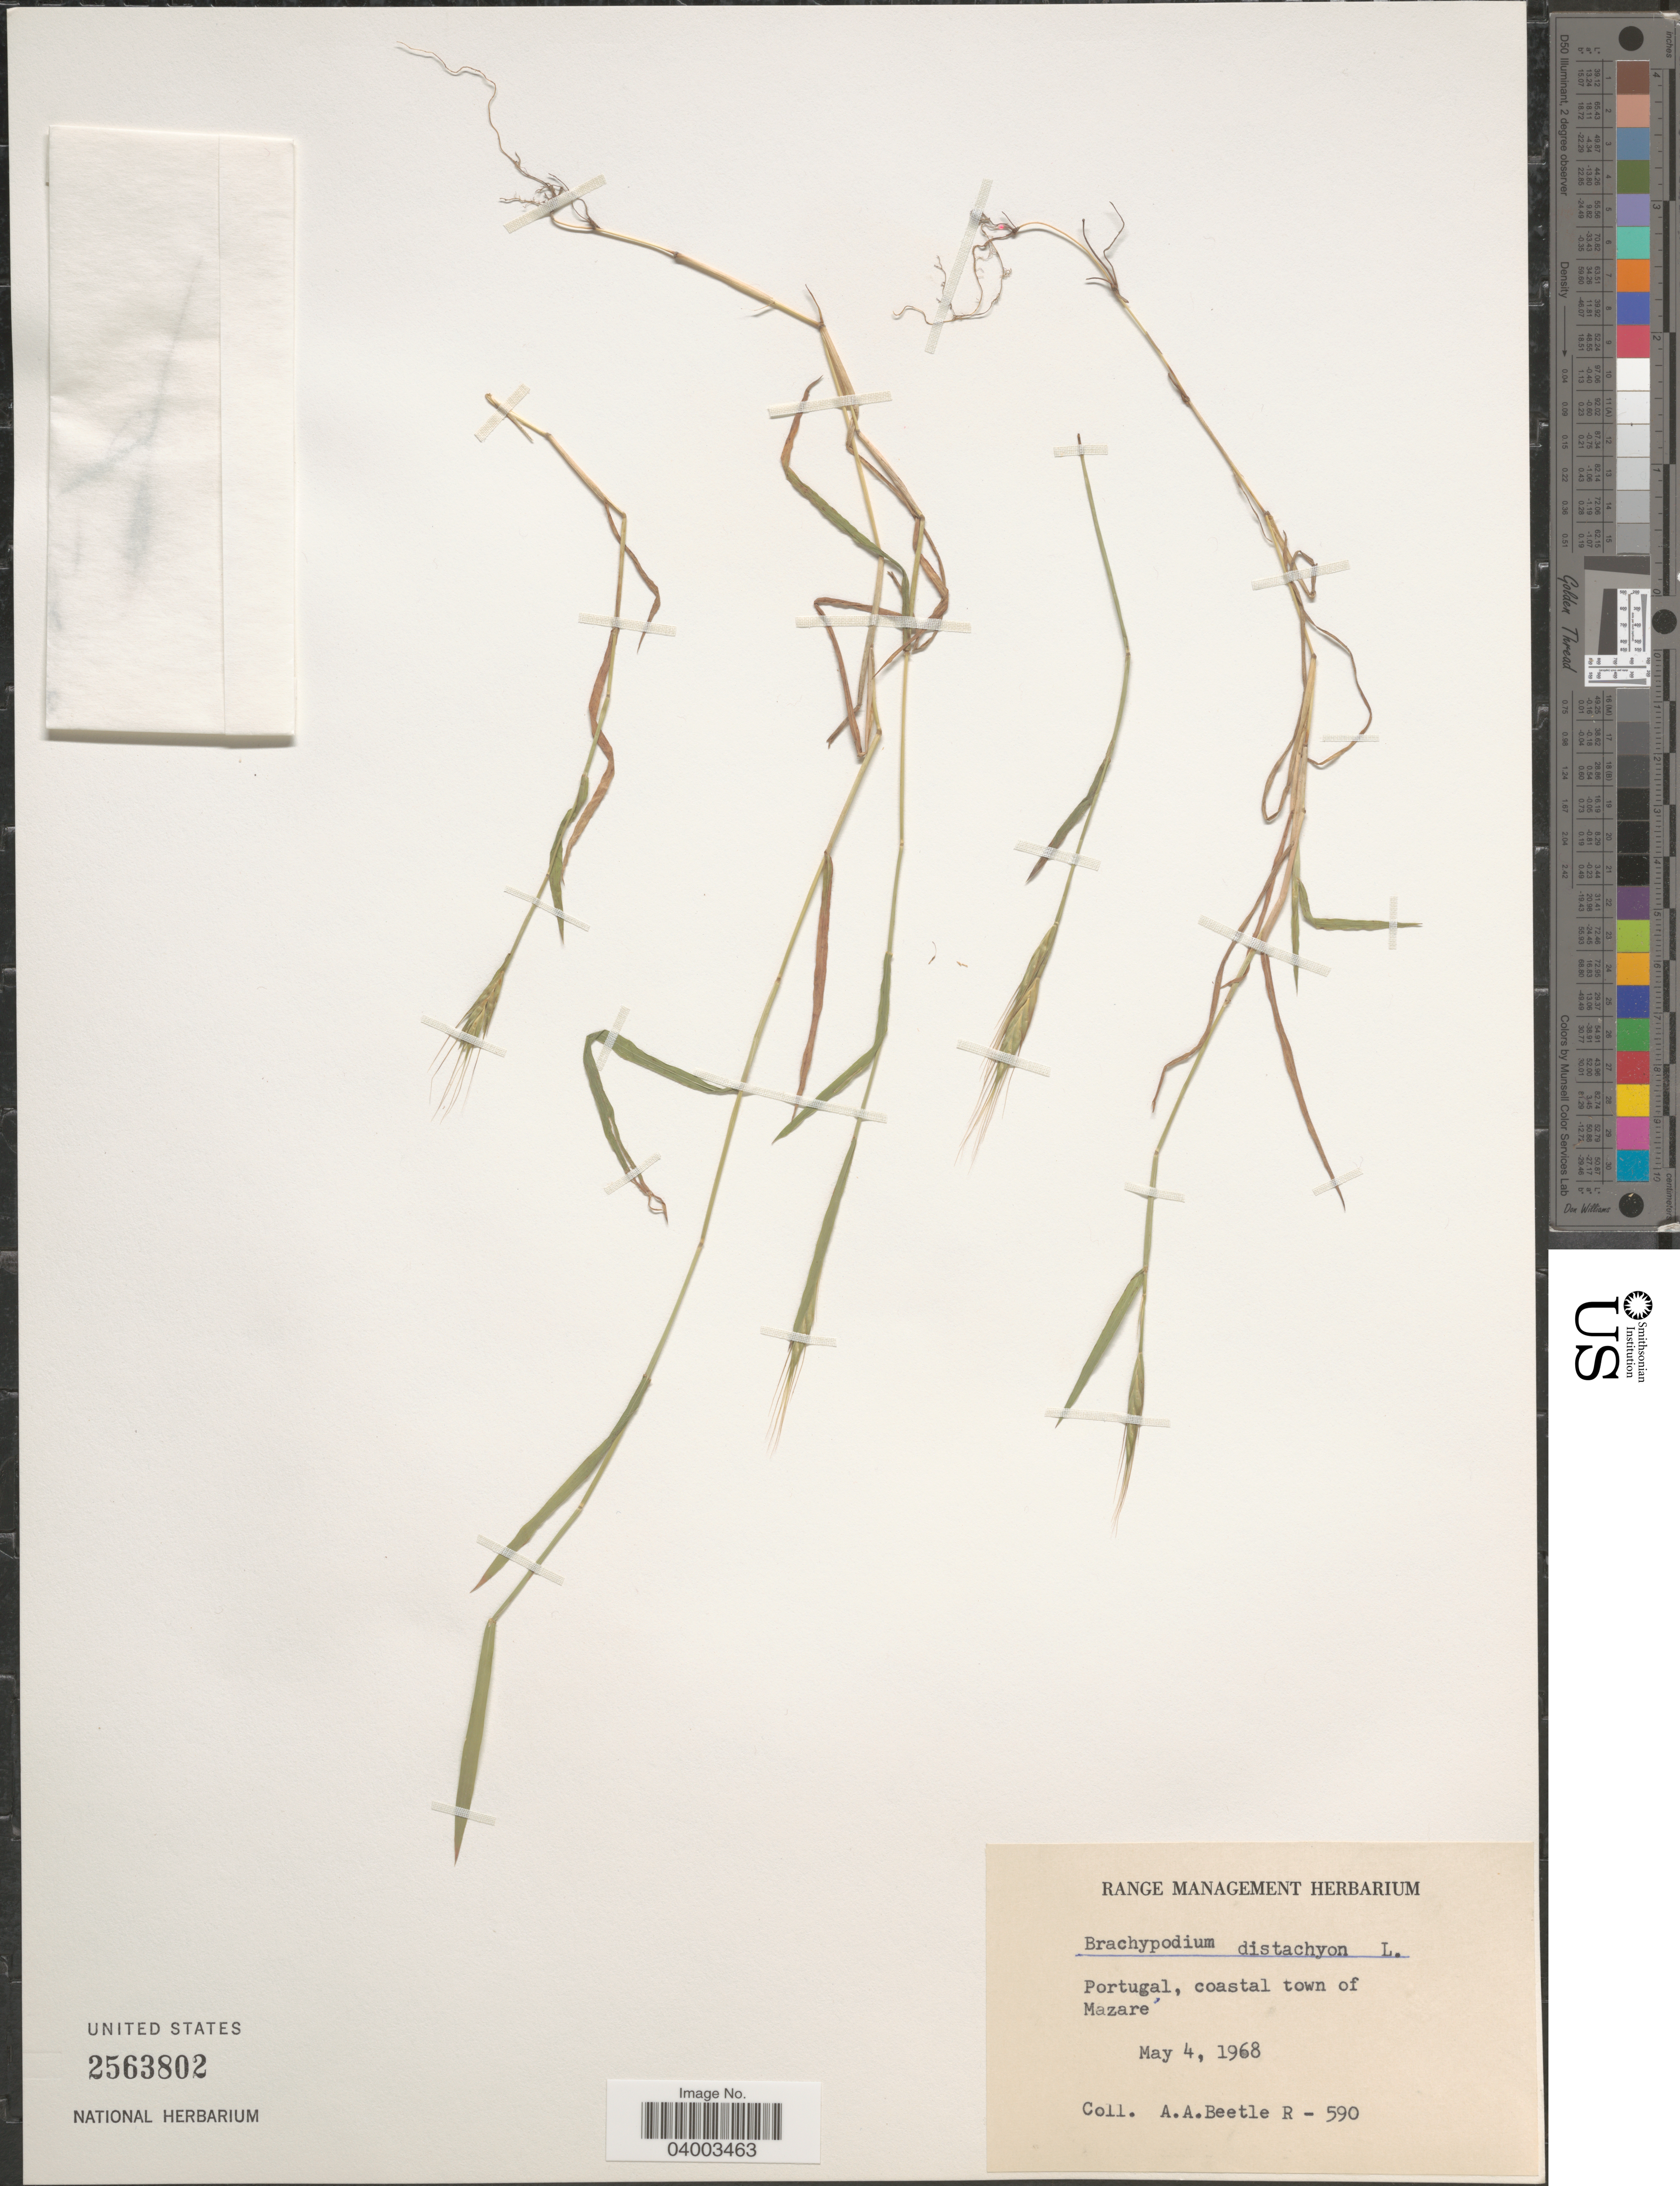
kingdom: Plantae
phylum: Tracheophyta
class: Liliopsida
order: Poales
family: Poaceae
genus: Brachypodium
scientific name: Brachypodium distachyon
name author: (L.) P. Beauv.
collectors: A. A. Beetle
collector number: R-590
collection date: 1968-05-04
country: Portugal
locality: Coastal town of Mazare.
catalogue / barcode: US 2563802